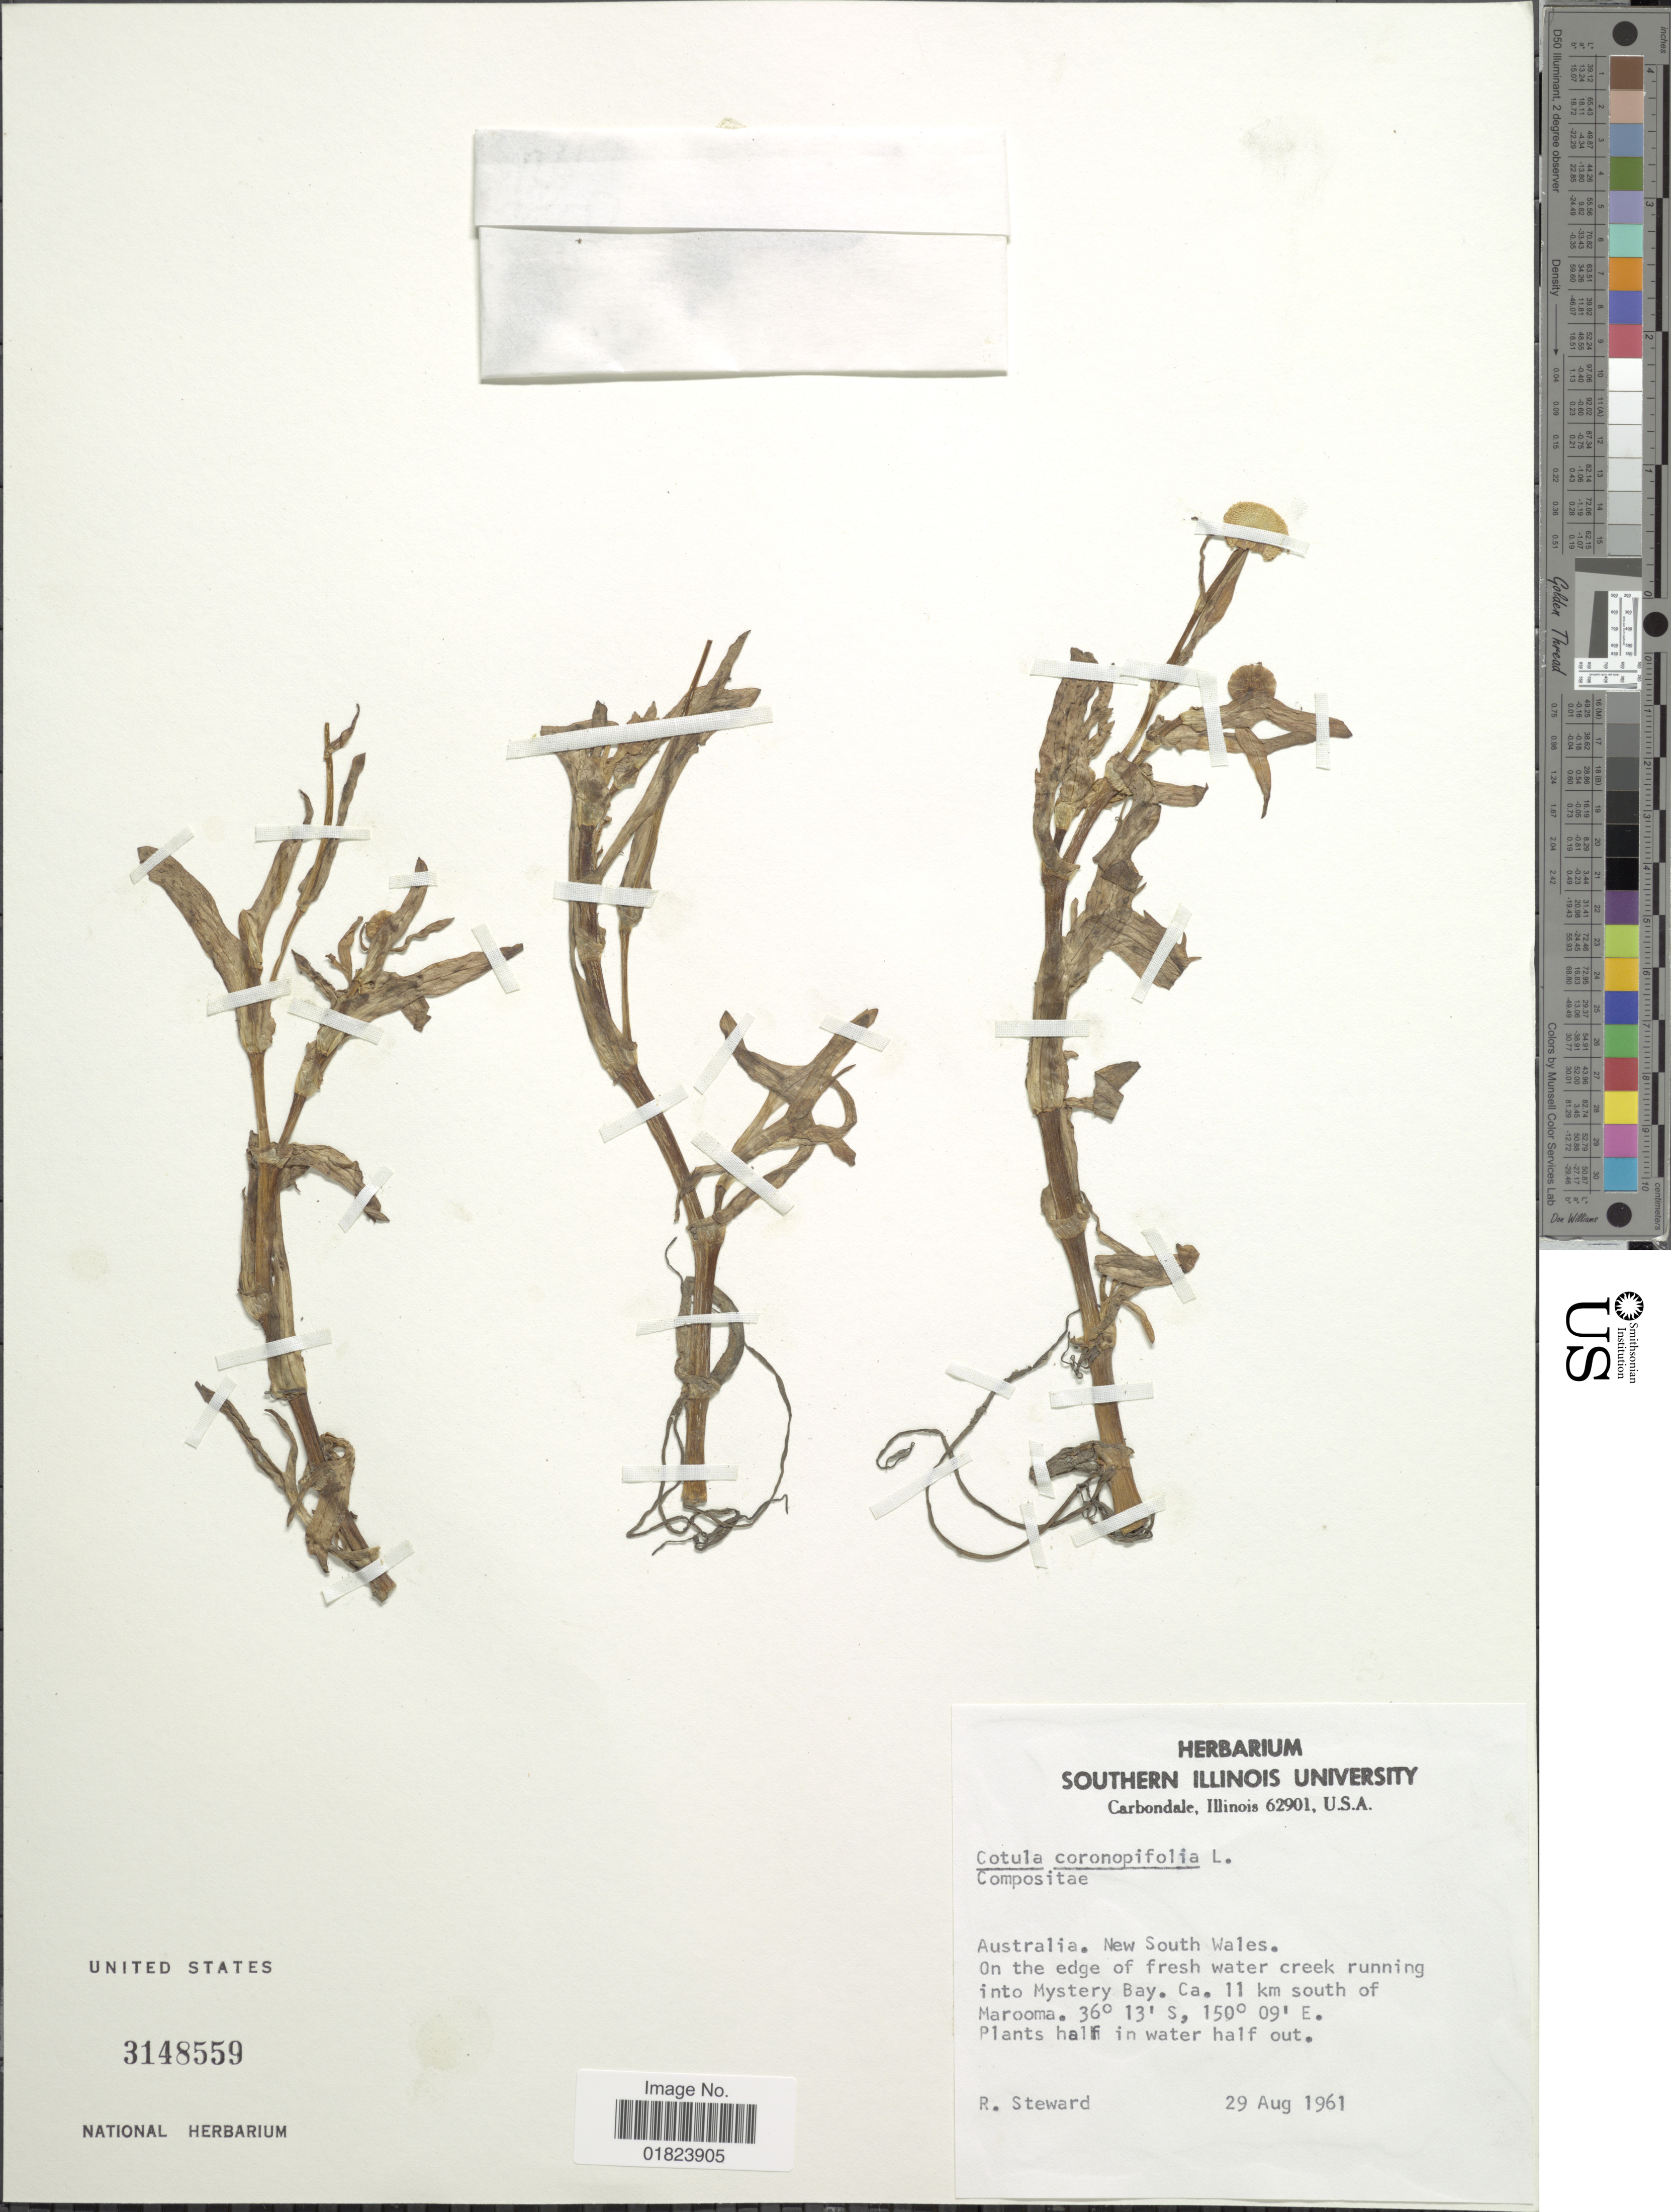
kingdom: Plantae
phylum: Tracheophyta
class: Magnoliopsida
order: Asterales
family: Asteraceae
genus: Cotula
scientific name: Cotula coronopifolia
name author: L.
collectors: R. Steward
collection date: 1961-08-29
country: Australia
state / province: New South Wales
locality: On the edge of fresh water creek running into Mystery Bay, Ca. 11 km south of Marooma.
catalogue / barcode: US 3148559